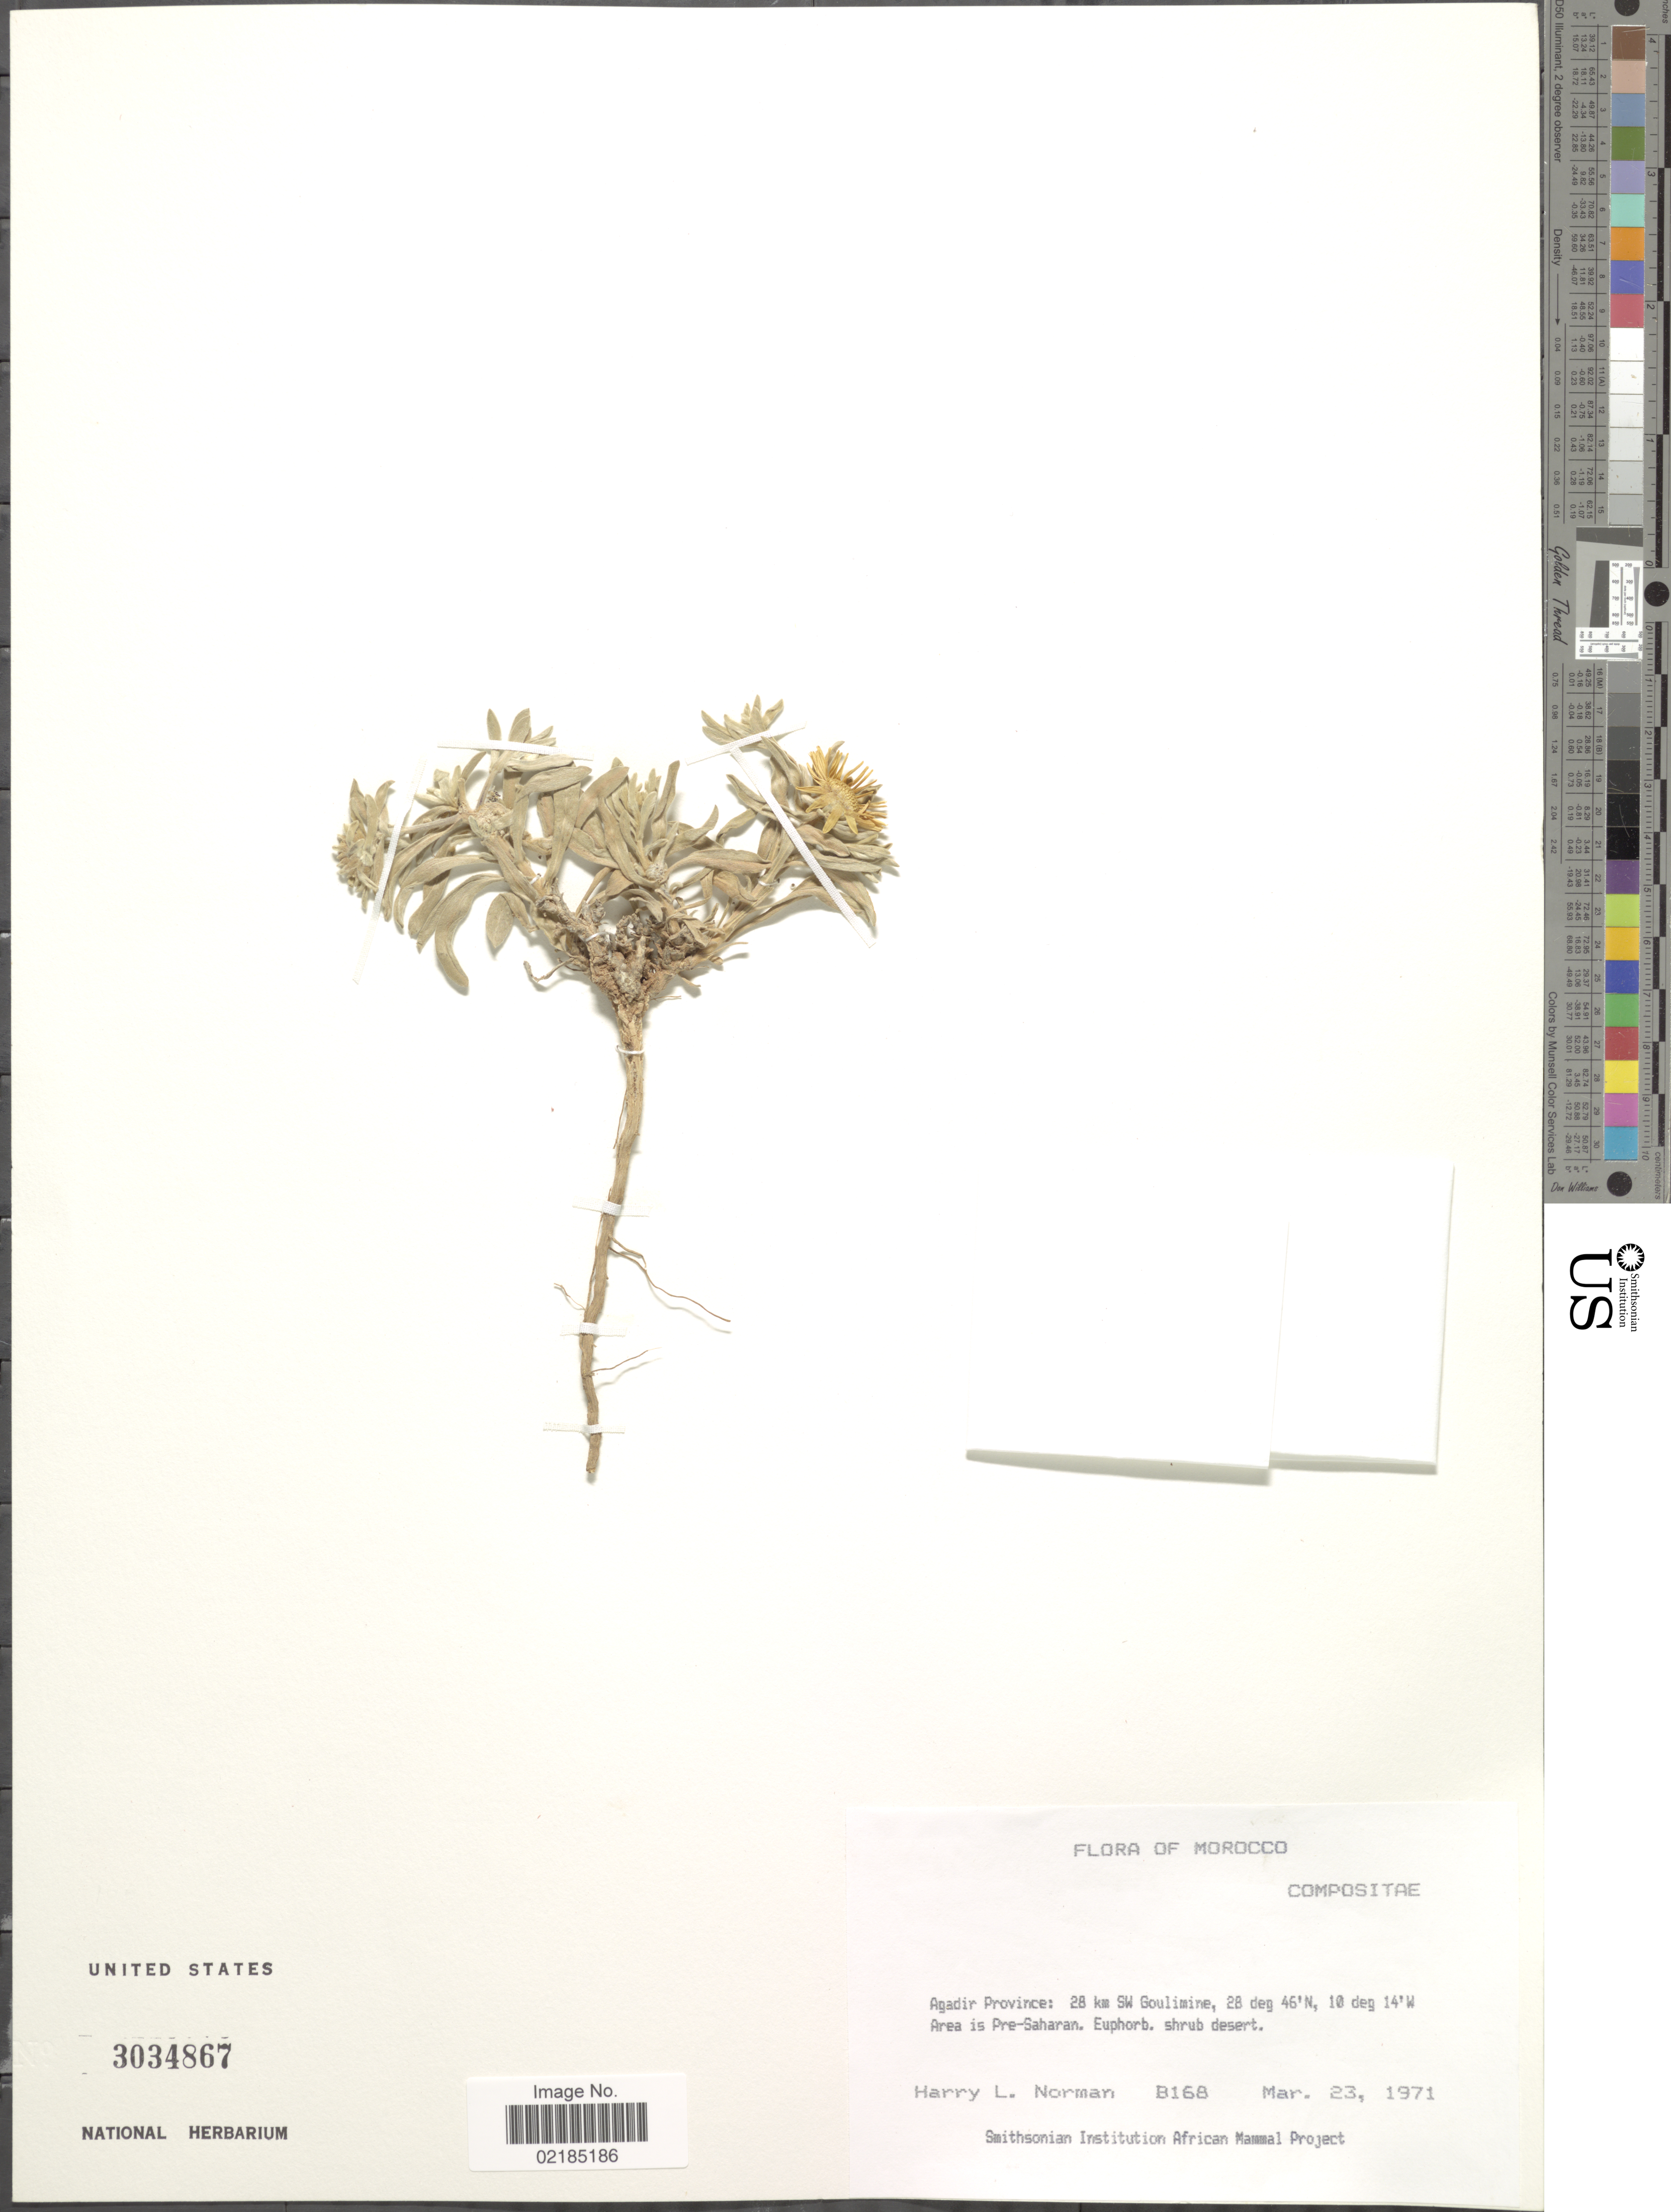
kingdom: Plantae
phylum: Tracheophyta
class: Magnoliopsida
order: Asterales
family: Asteraceae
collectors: Norman, H.L.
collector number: B168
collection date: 1971-03-23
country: Morocco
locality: Agadir Province: 28 km SW Goulimine, Area is Pre-Saharan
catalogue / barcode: US 3034867